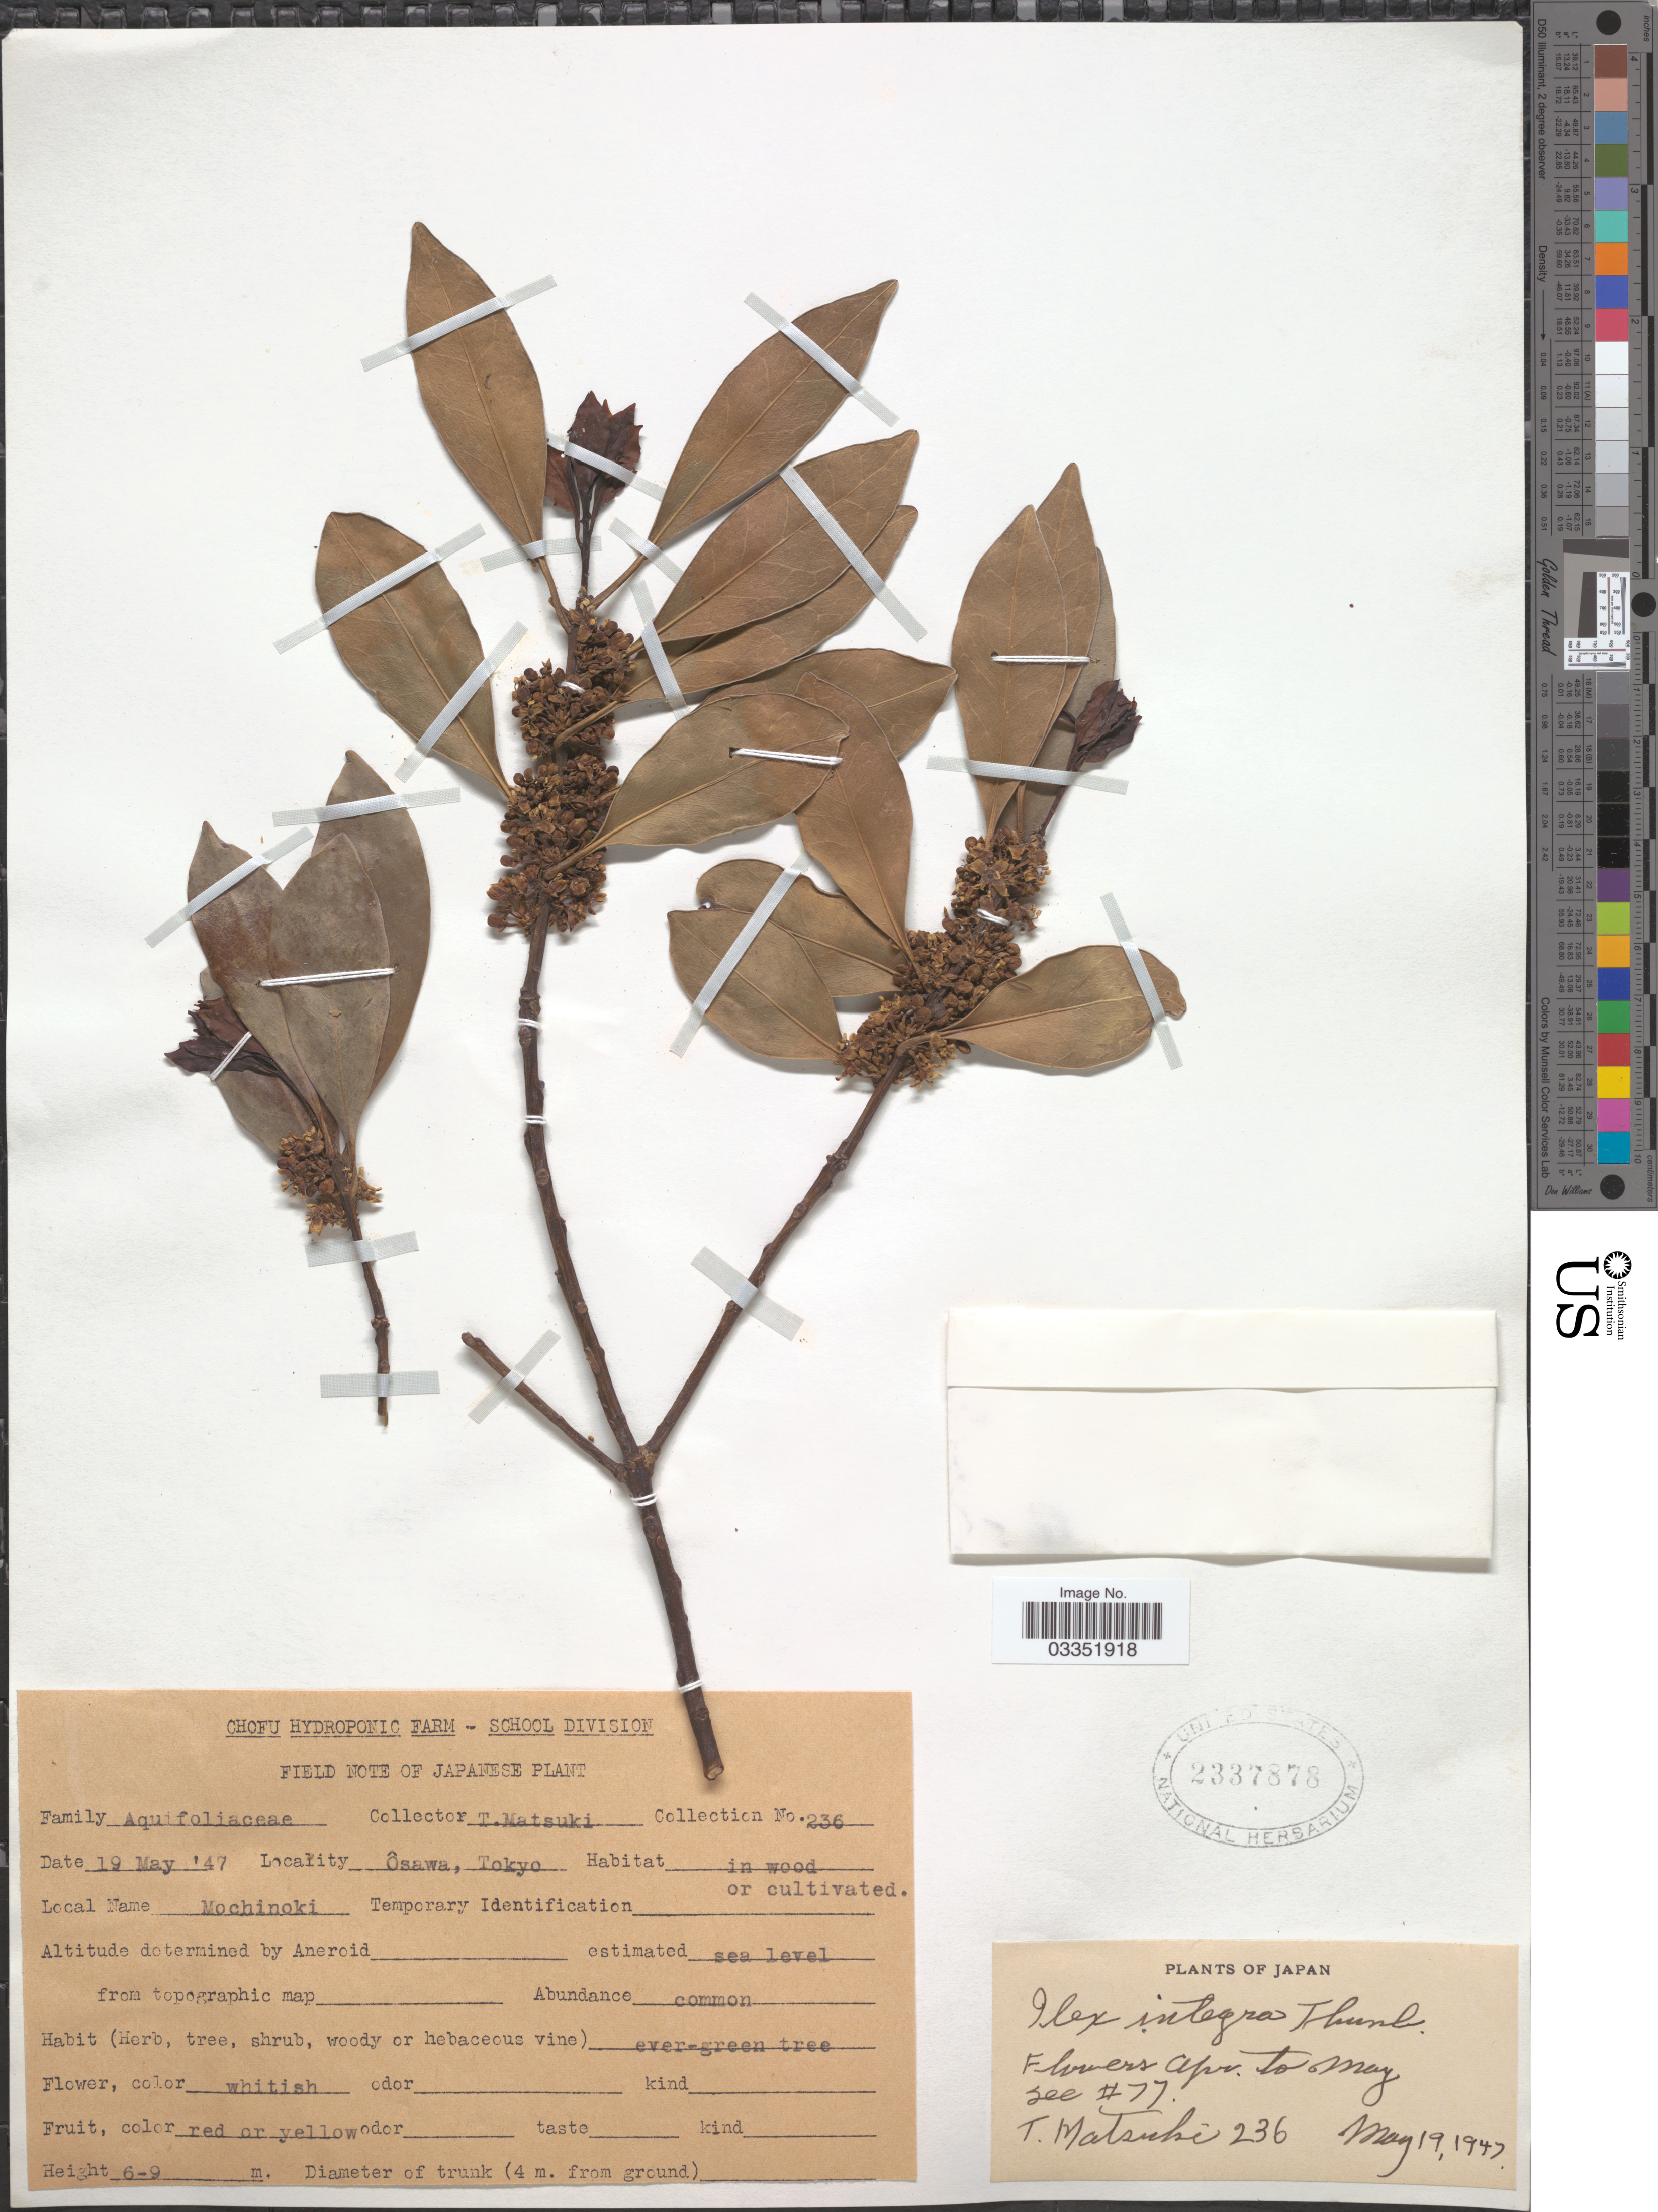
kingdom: Plantae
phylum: Tracheophyta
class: Magnoliopsida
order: Aquifoliales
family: Aquifoliaceae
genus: Ilex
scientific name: Ilex integra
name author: Thunb.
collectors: T. Matsuki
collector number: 236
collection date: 1947-05-19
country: Japan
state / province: Tokyo, Federal City of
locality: Ôsawa, Tokyo.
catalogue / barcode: US 2337878